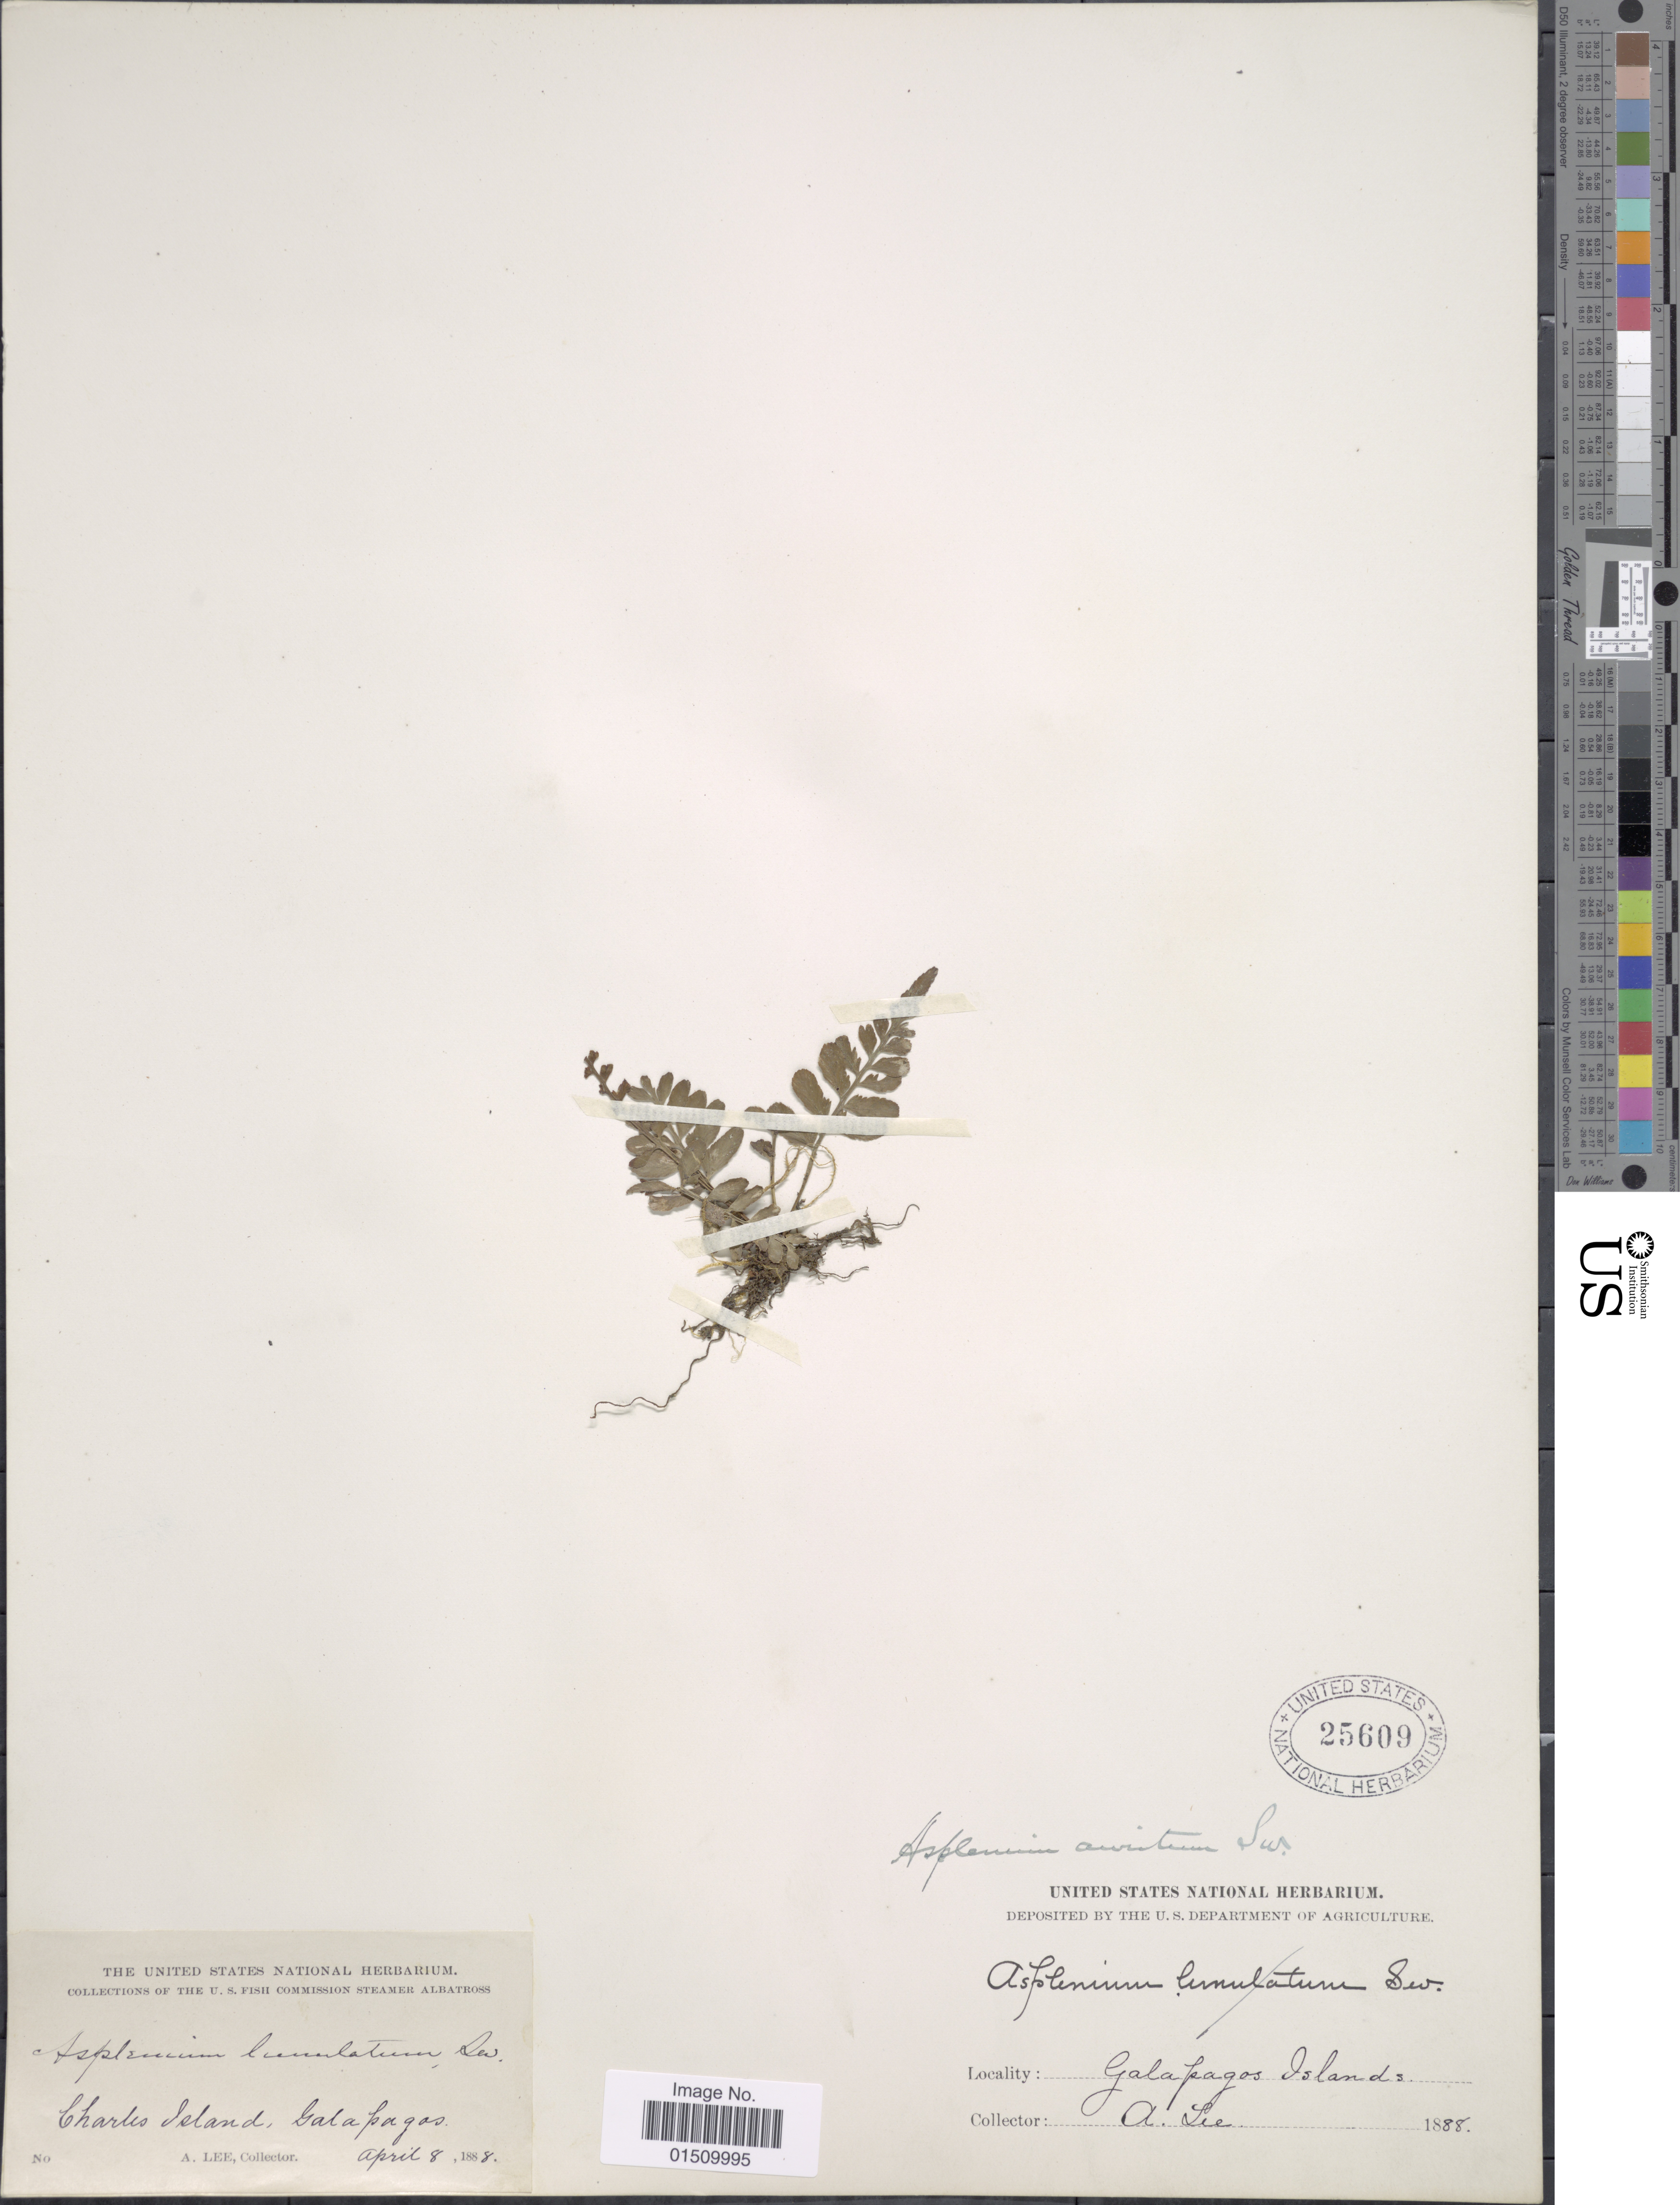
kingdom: Plantae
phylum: Tracheophyta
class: Polypodiopsida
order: Polypodiales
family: Aspleniaceae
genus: Asplenium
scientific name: Asplenium auritum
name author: Sw.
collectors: A. Lee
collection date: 1888-04-08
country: Ecuador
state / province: Colón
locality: Galapagos Islands, Charles Island.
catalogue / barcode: US 25609